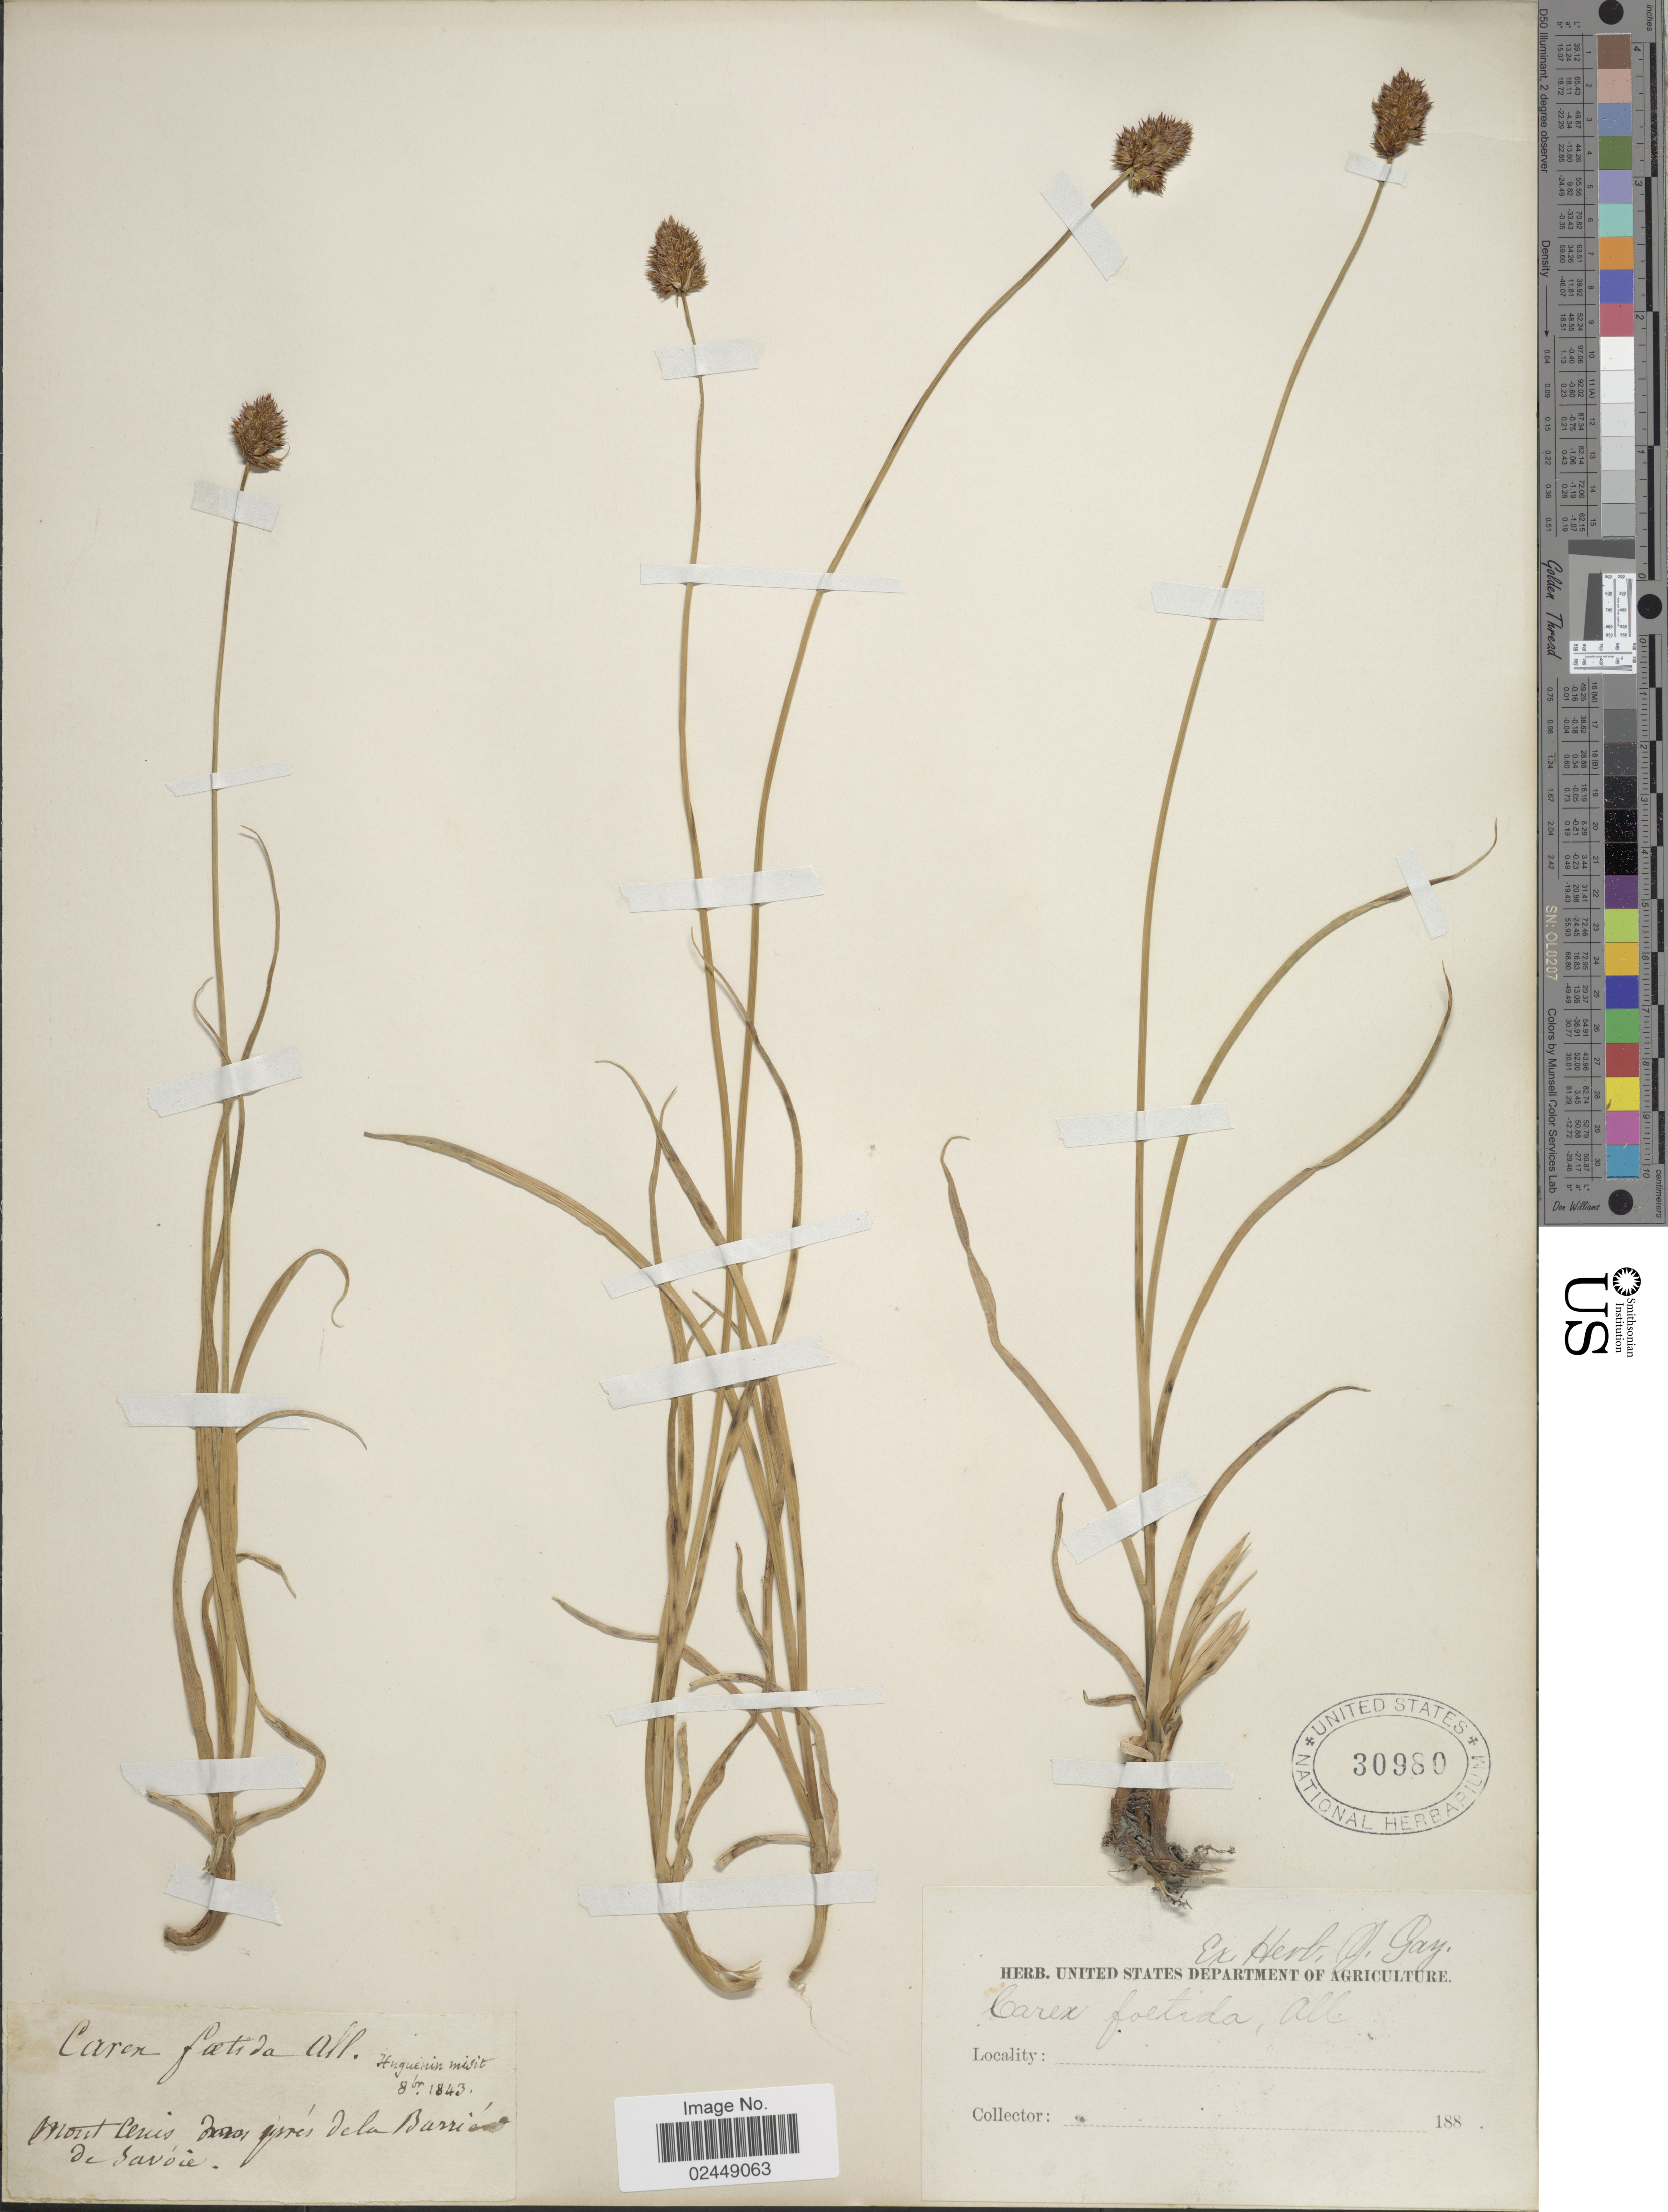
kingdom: Plantae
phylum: Tracheophyta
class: Liliopsida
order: Poales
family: Cyperaceae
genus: Carex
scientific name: Carex foetida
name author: All.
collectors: ex herb. J. Gay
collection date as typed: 188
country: France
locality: Mont Cenis [illegible text] prés de la Barrio de Savóie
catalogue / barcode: US 30980